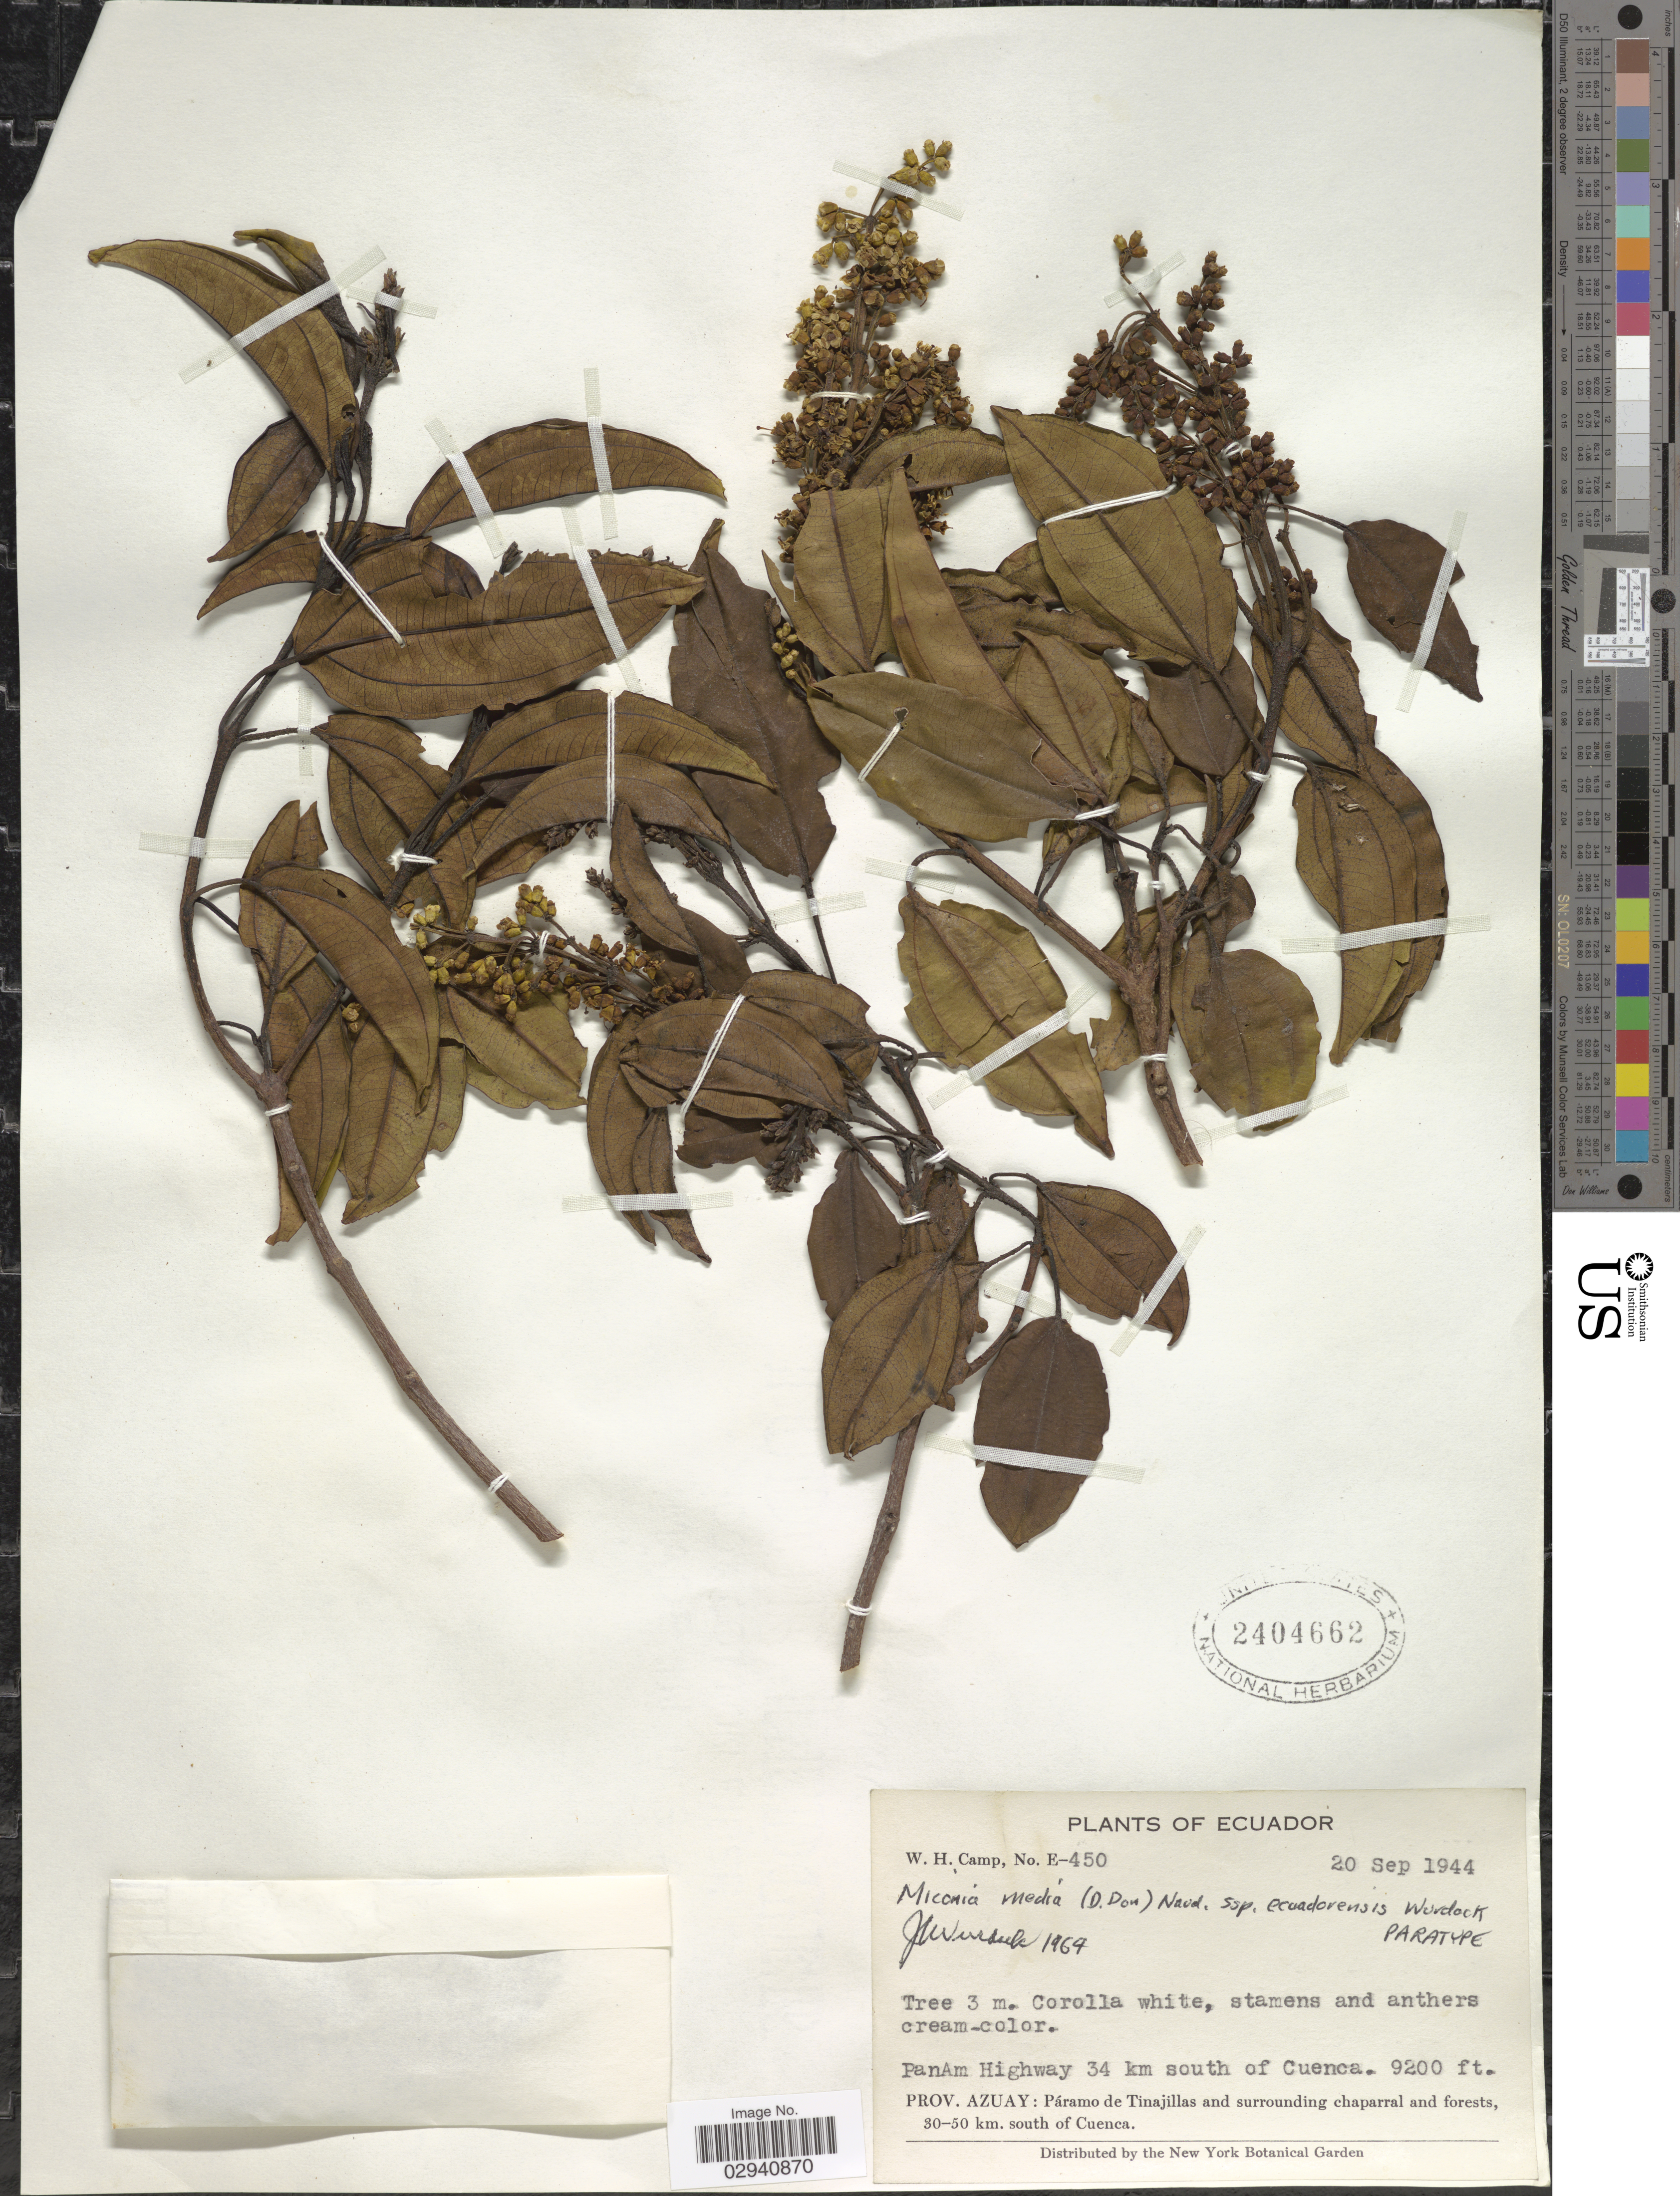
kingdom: Plantae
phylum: Tracheophyta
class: Magnoliopsida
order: Myrtales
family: Melastomataceae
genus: Miconia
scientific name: Miconia media subsp. ecuadorensis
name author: Wurdack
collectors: W. H. Camp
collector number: E-450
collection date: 1944-09-20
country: Ecuador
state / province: Azuay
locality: PanAm Highway 34 km south of Cuenca. Páramo de Tinajillas and surroundings chaparral and forests, 30-50 km. south of Cuenca.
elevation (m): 2804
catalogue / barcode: US 2404662